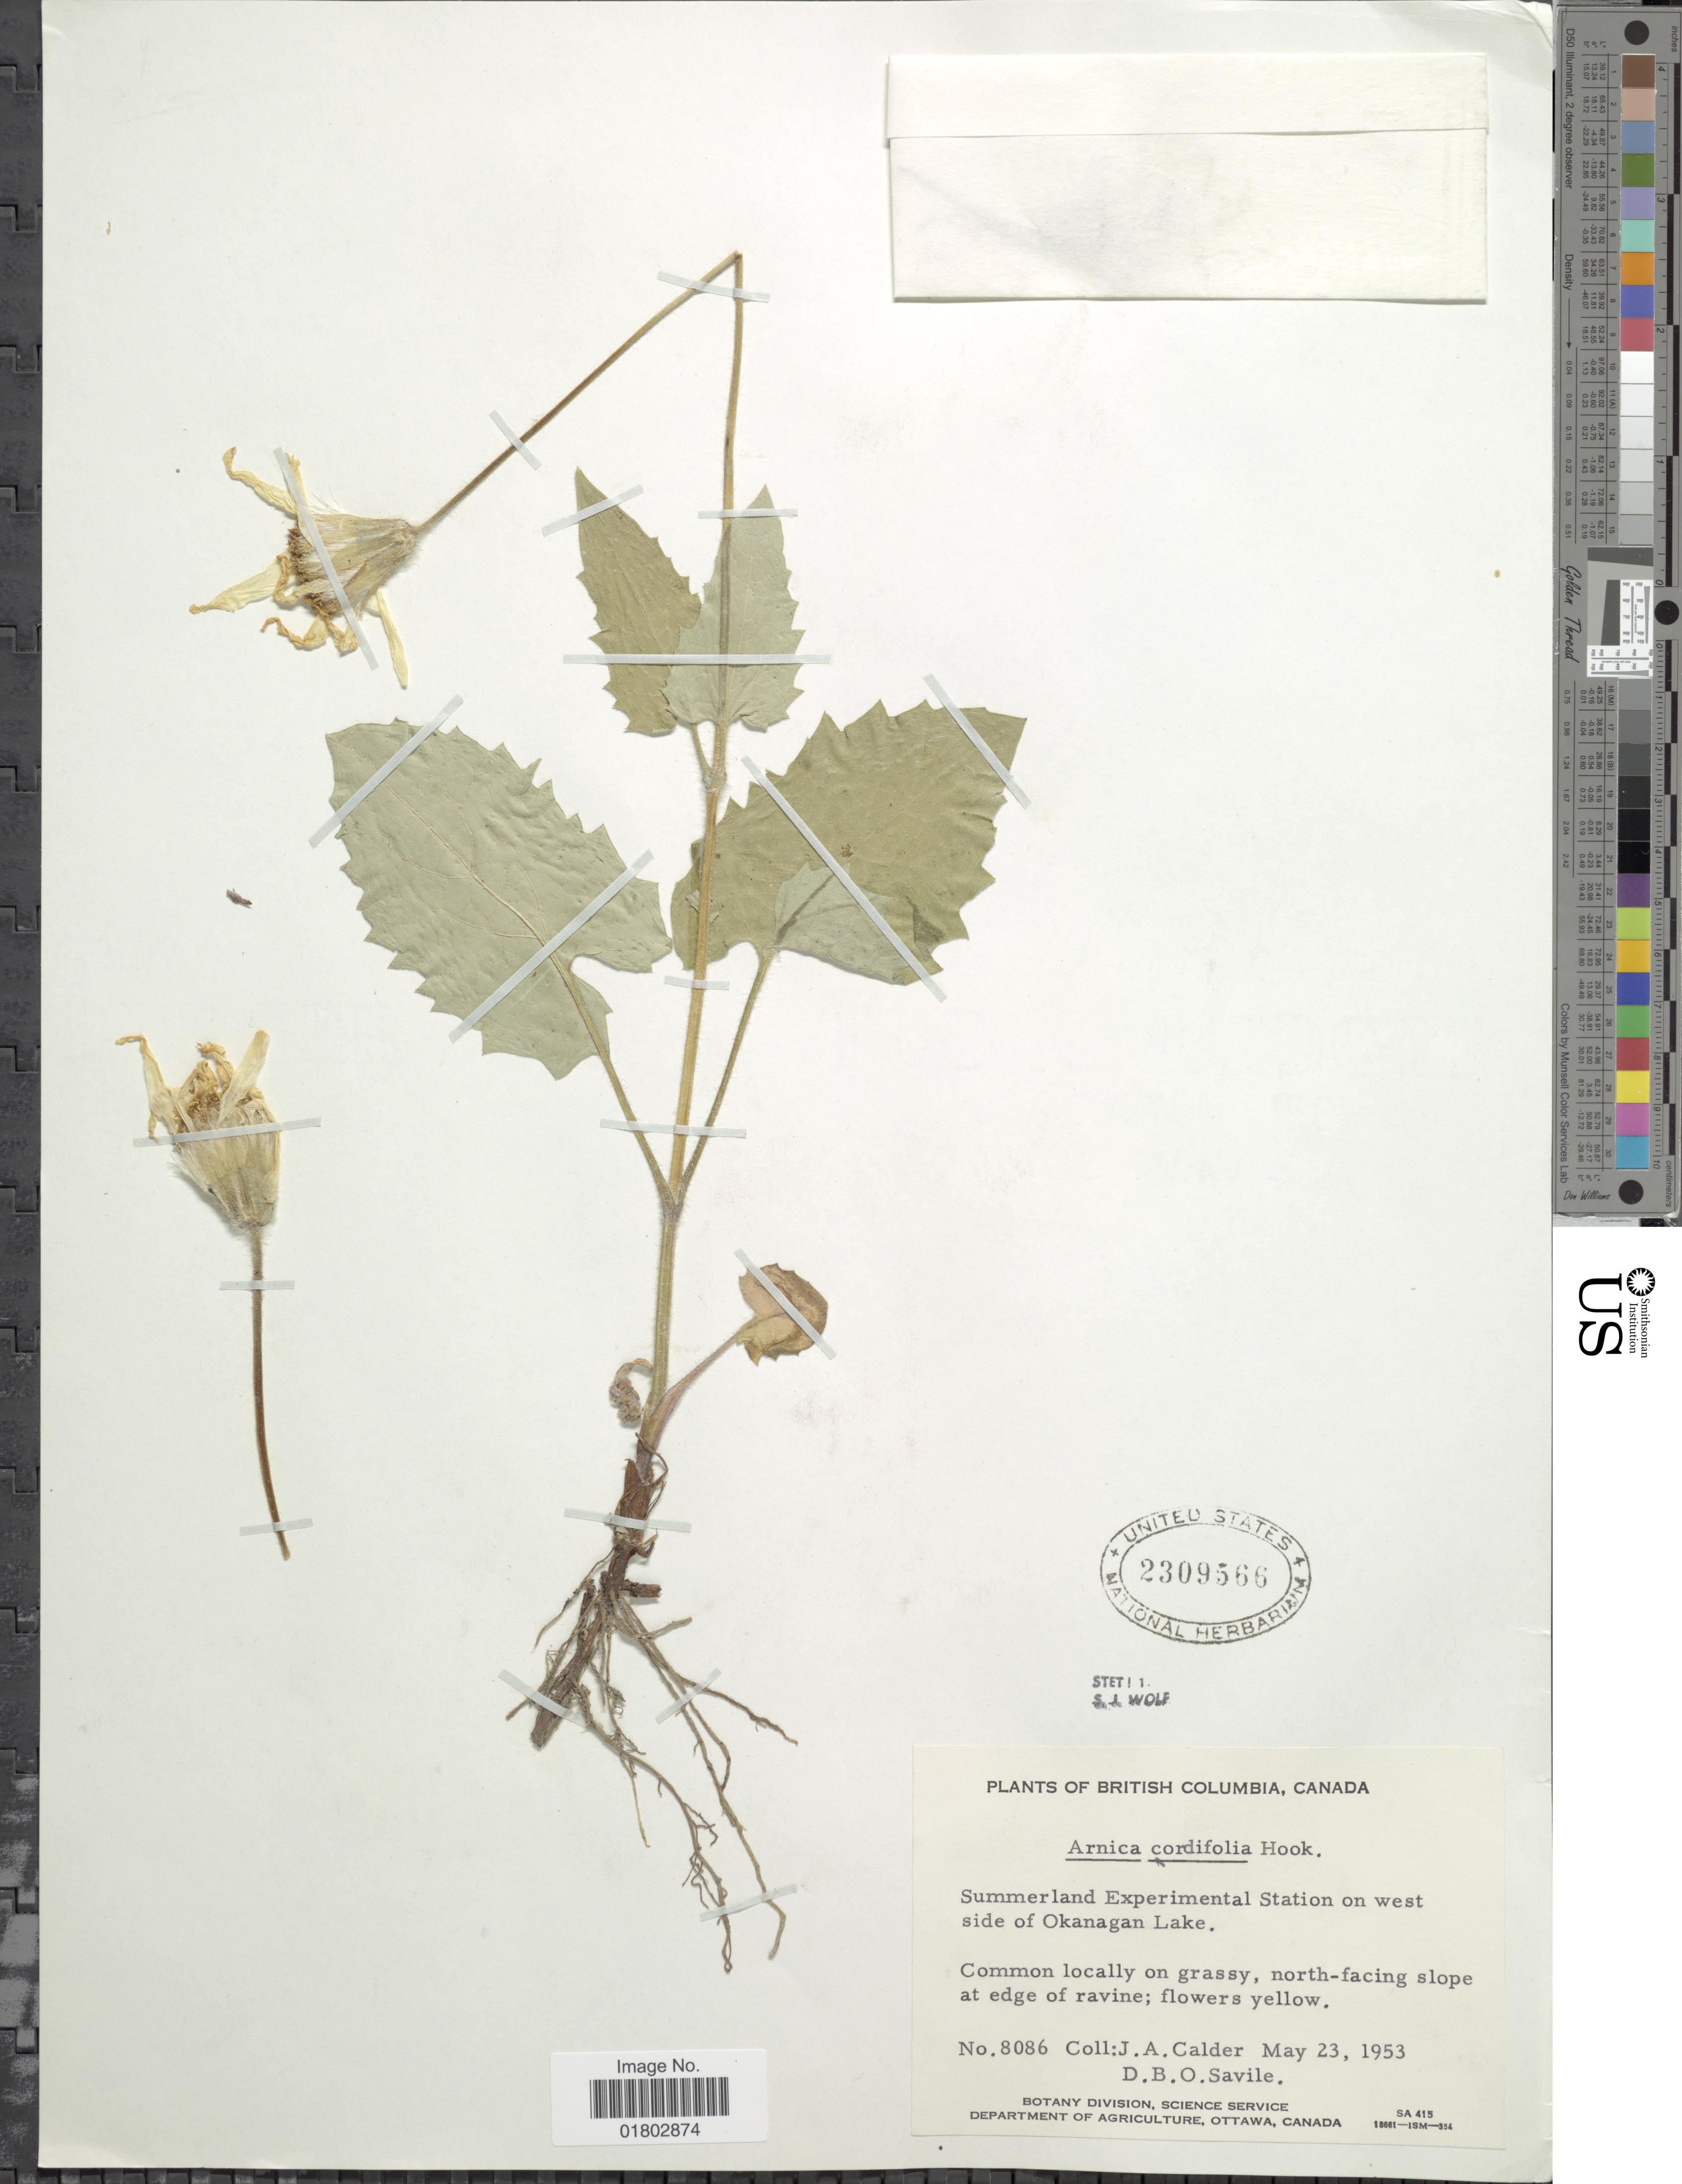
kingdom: Plantae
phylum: Tracheophyta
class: Magnoliopsida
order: Asterales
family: Asteraceae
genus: Arnica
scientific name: Arnica cordifolia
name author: Hook.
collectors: J. A. Calder & D. Savile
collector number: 8086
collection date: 1953-05-23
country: Canada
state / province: British Columbia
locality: Summerland Experimental Station on west side of Okanagan Lake, Common locally on grassy, north-facing slope at edge of ravine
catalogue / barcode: US 2309566